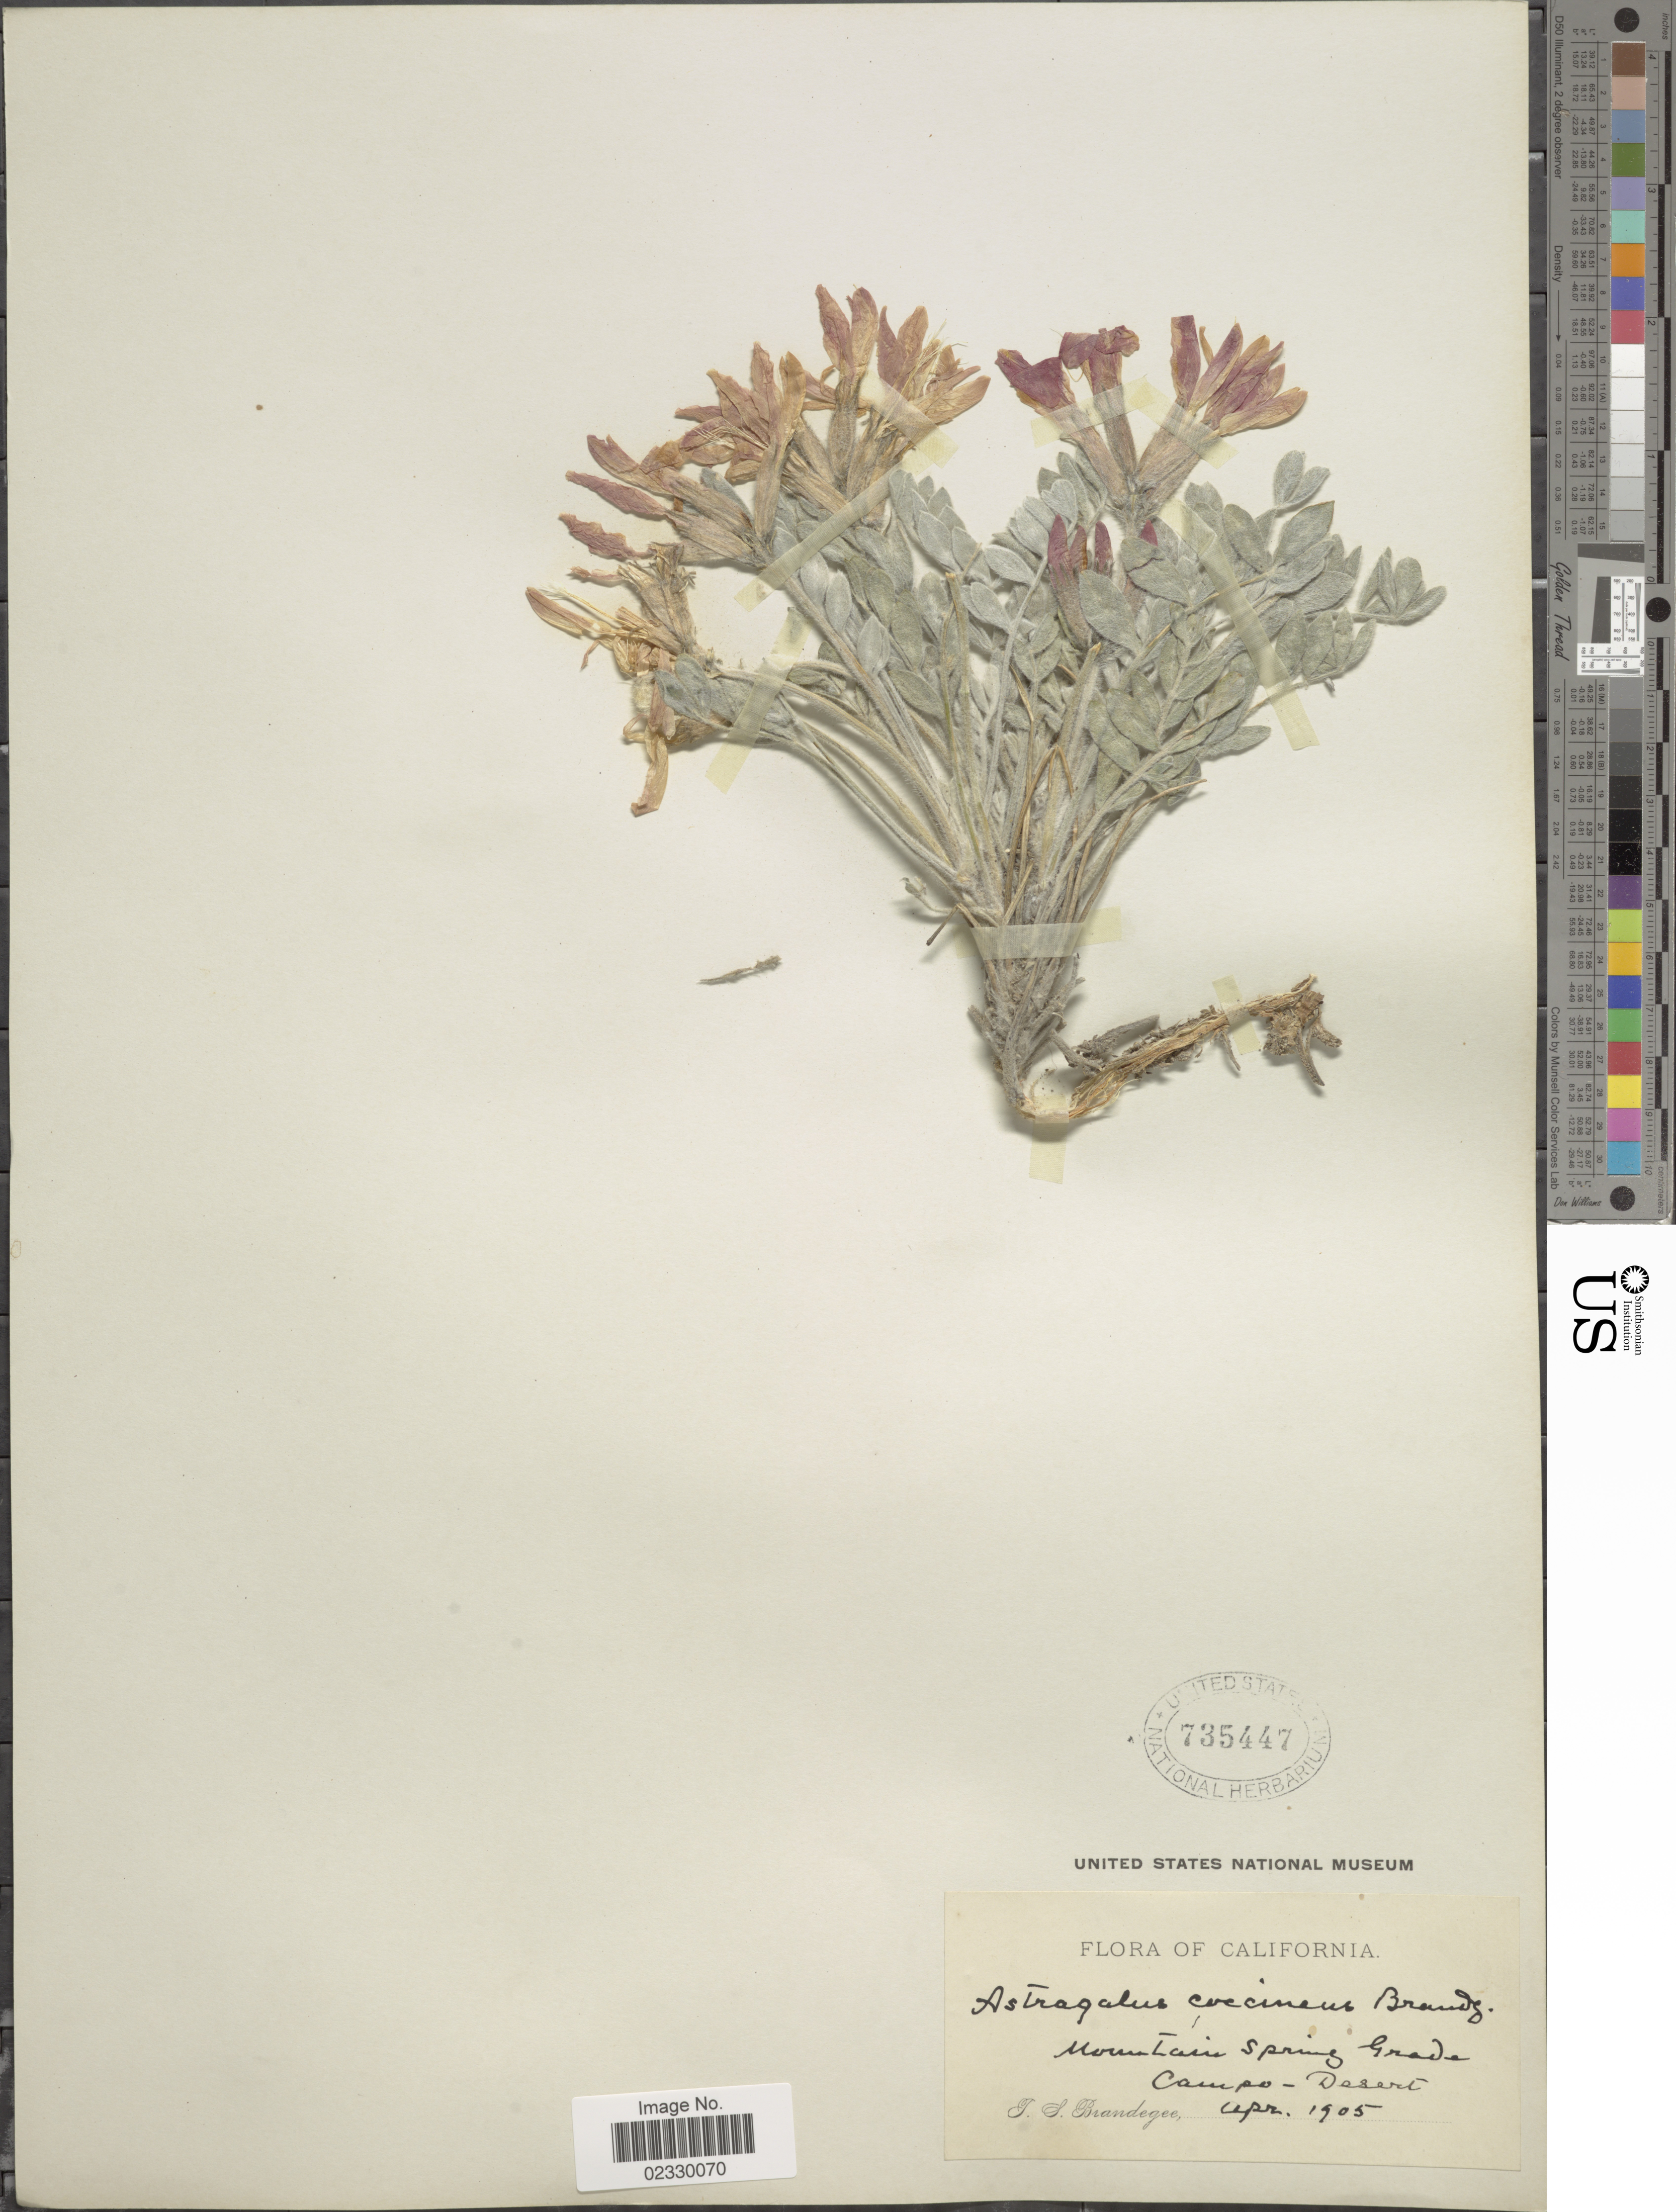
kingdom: Plantae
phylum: Tracheophyta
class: Magnoliopsida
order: Fabales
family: Fabaceae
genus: Astragalus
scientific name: Astragalus coccineus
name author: (Parry) Brandegee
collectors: T. S. Brandegee (herbarium)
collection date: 1905-04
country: United States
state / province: California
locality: Mountain Spring Grade Campo - Desert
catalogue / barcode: US 735447